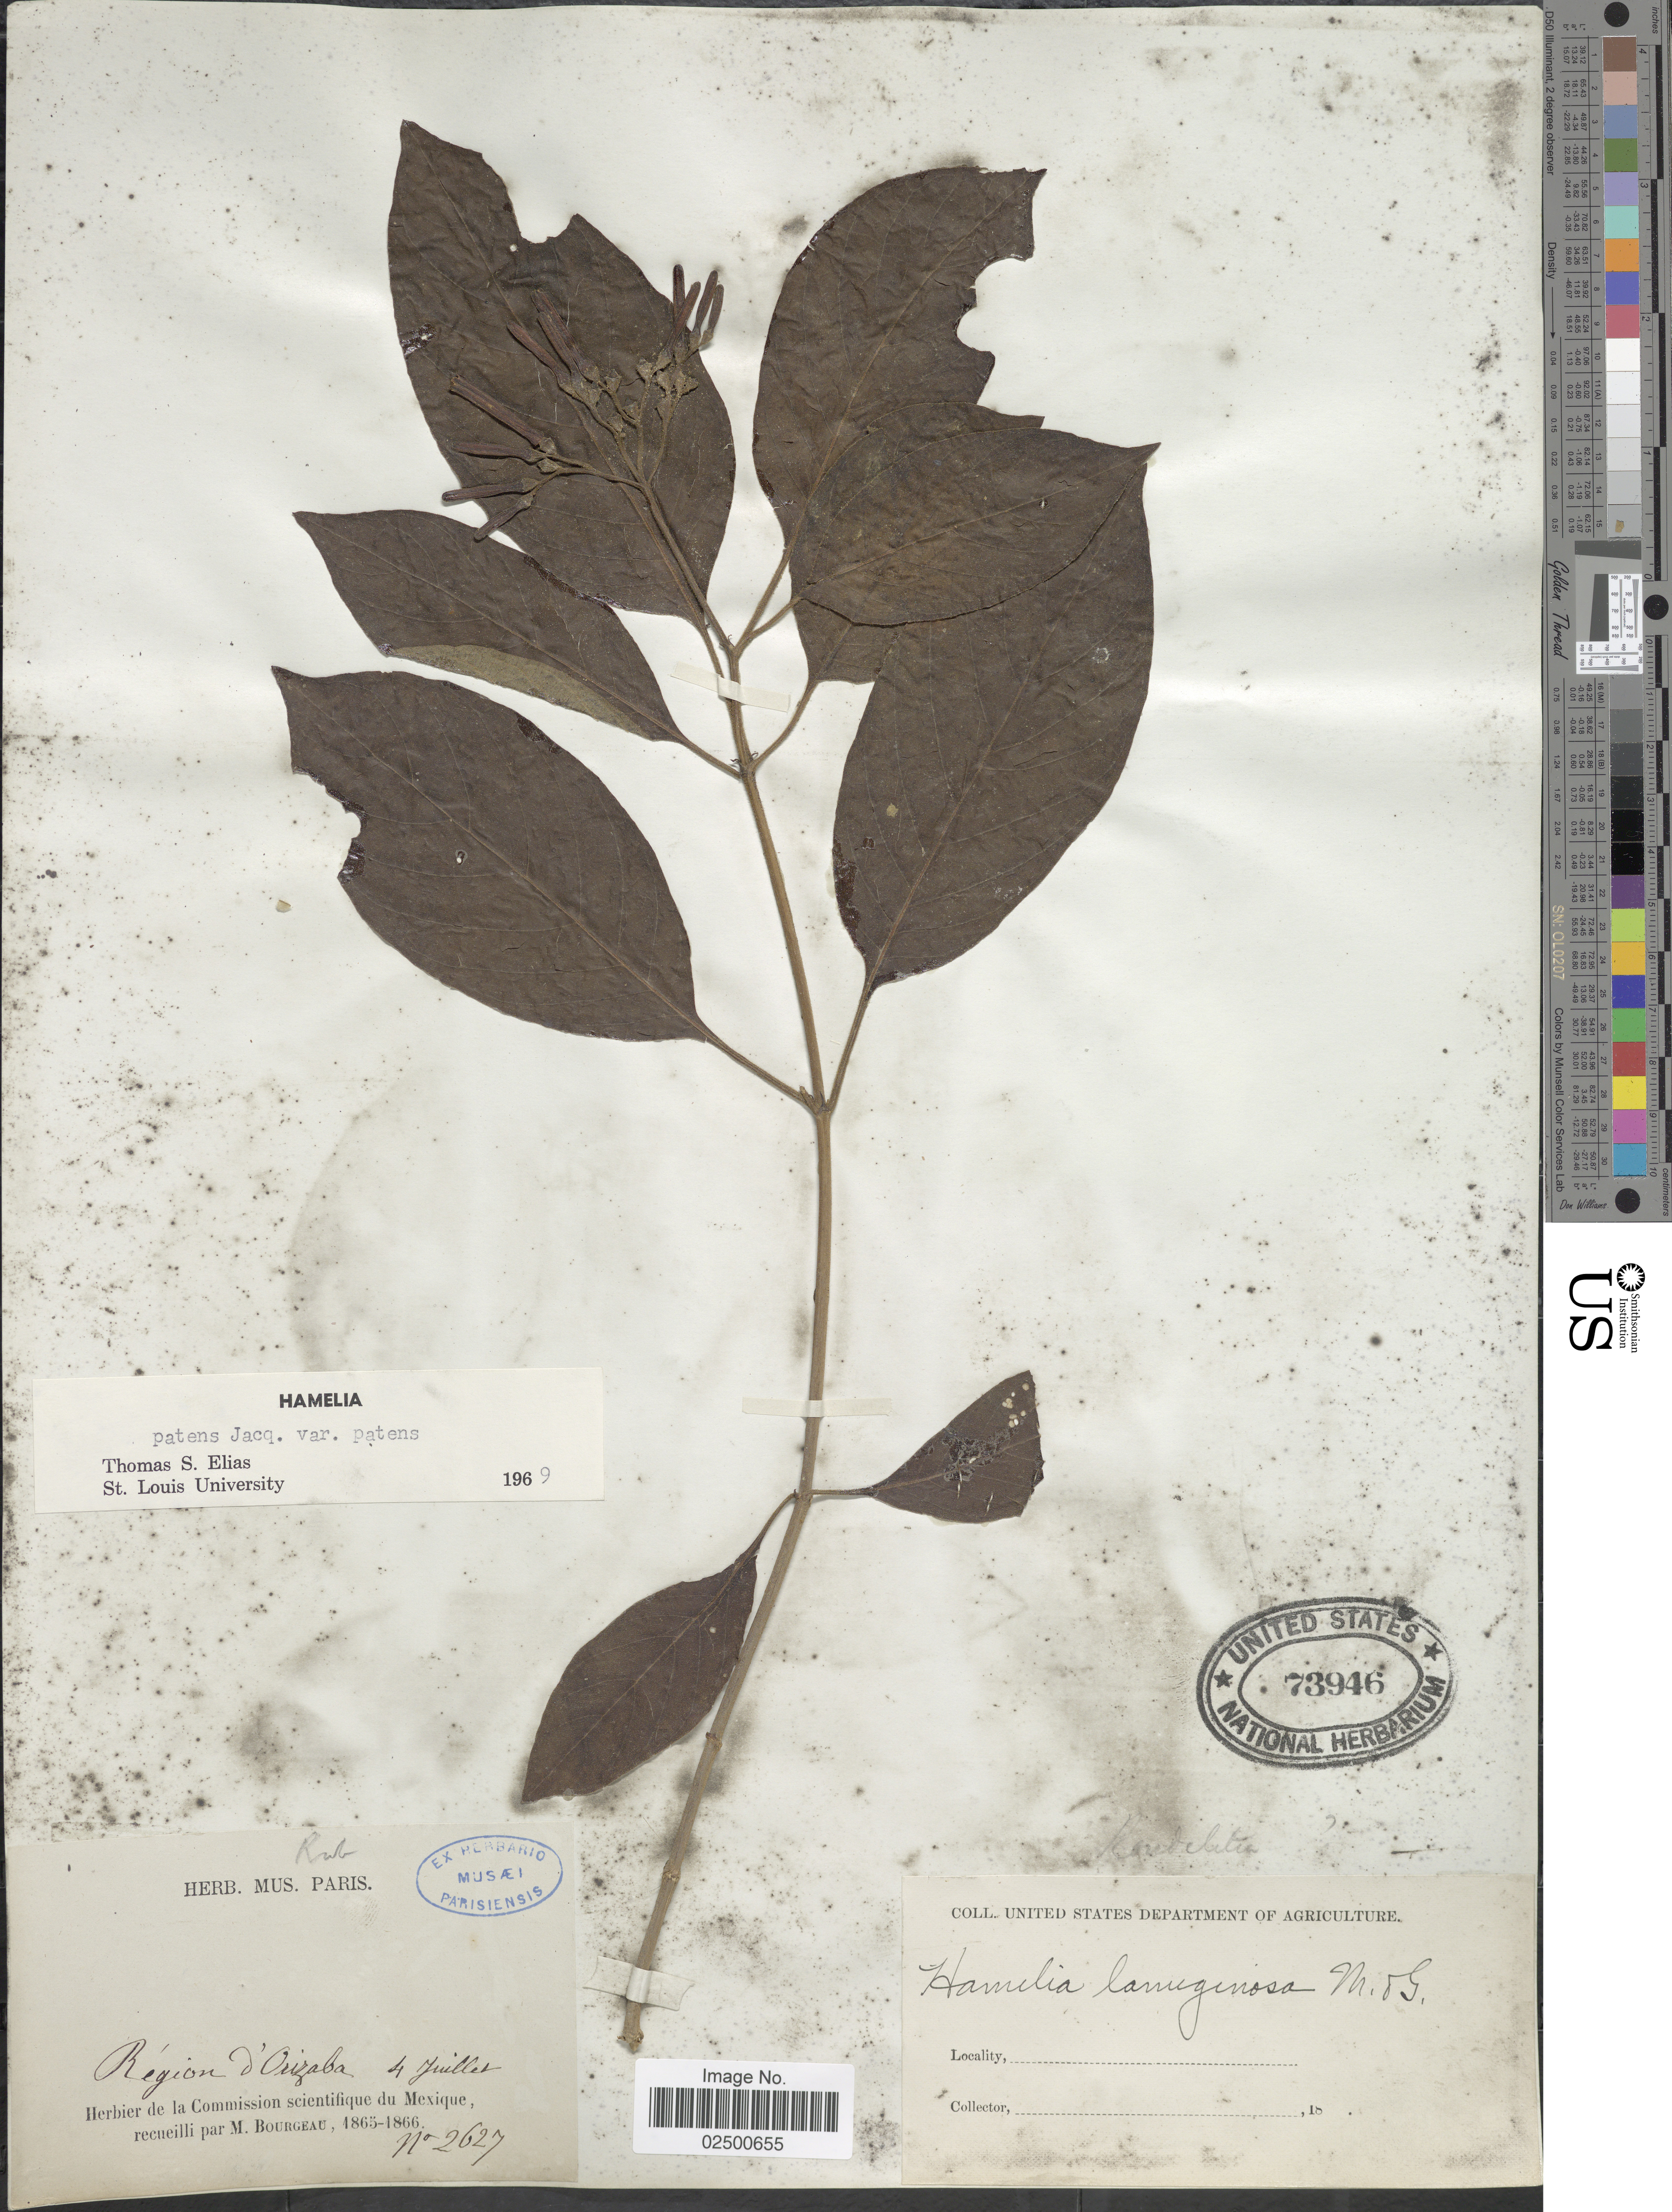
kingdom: Plantae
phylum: Tracheophyta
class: Magnoliopsida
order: Gentianales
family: Rubiaceae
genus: Hamelia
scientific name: Hamelia patens var. patens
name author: Jacq.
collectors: M. Bourgeau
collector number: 2627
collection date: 1865-07-04/1866-07-04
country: Mexico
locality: Region de Orizaba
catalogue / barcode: US 73946